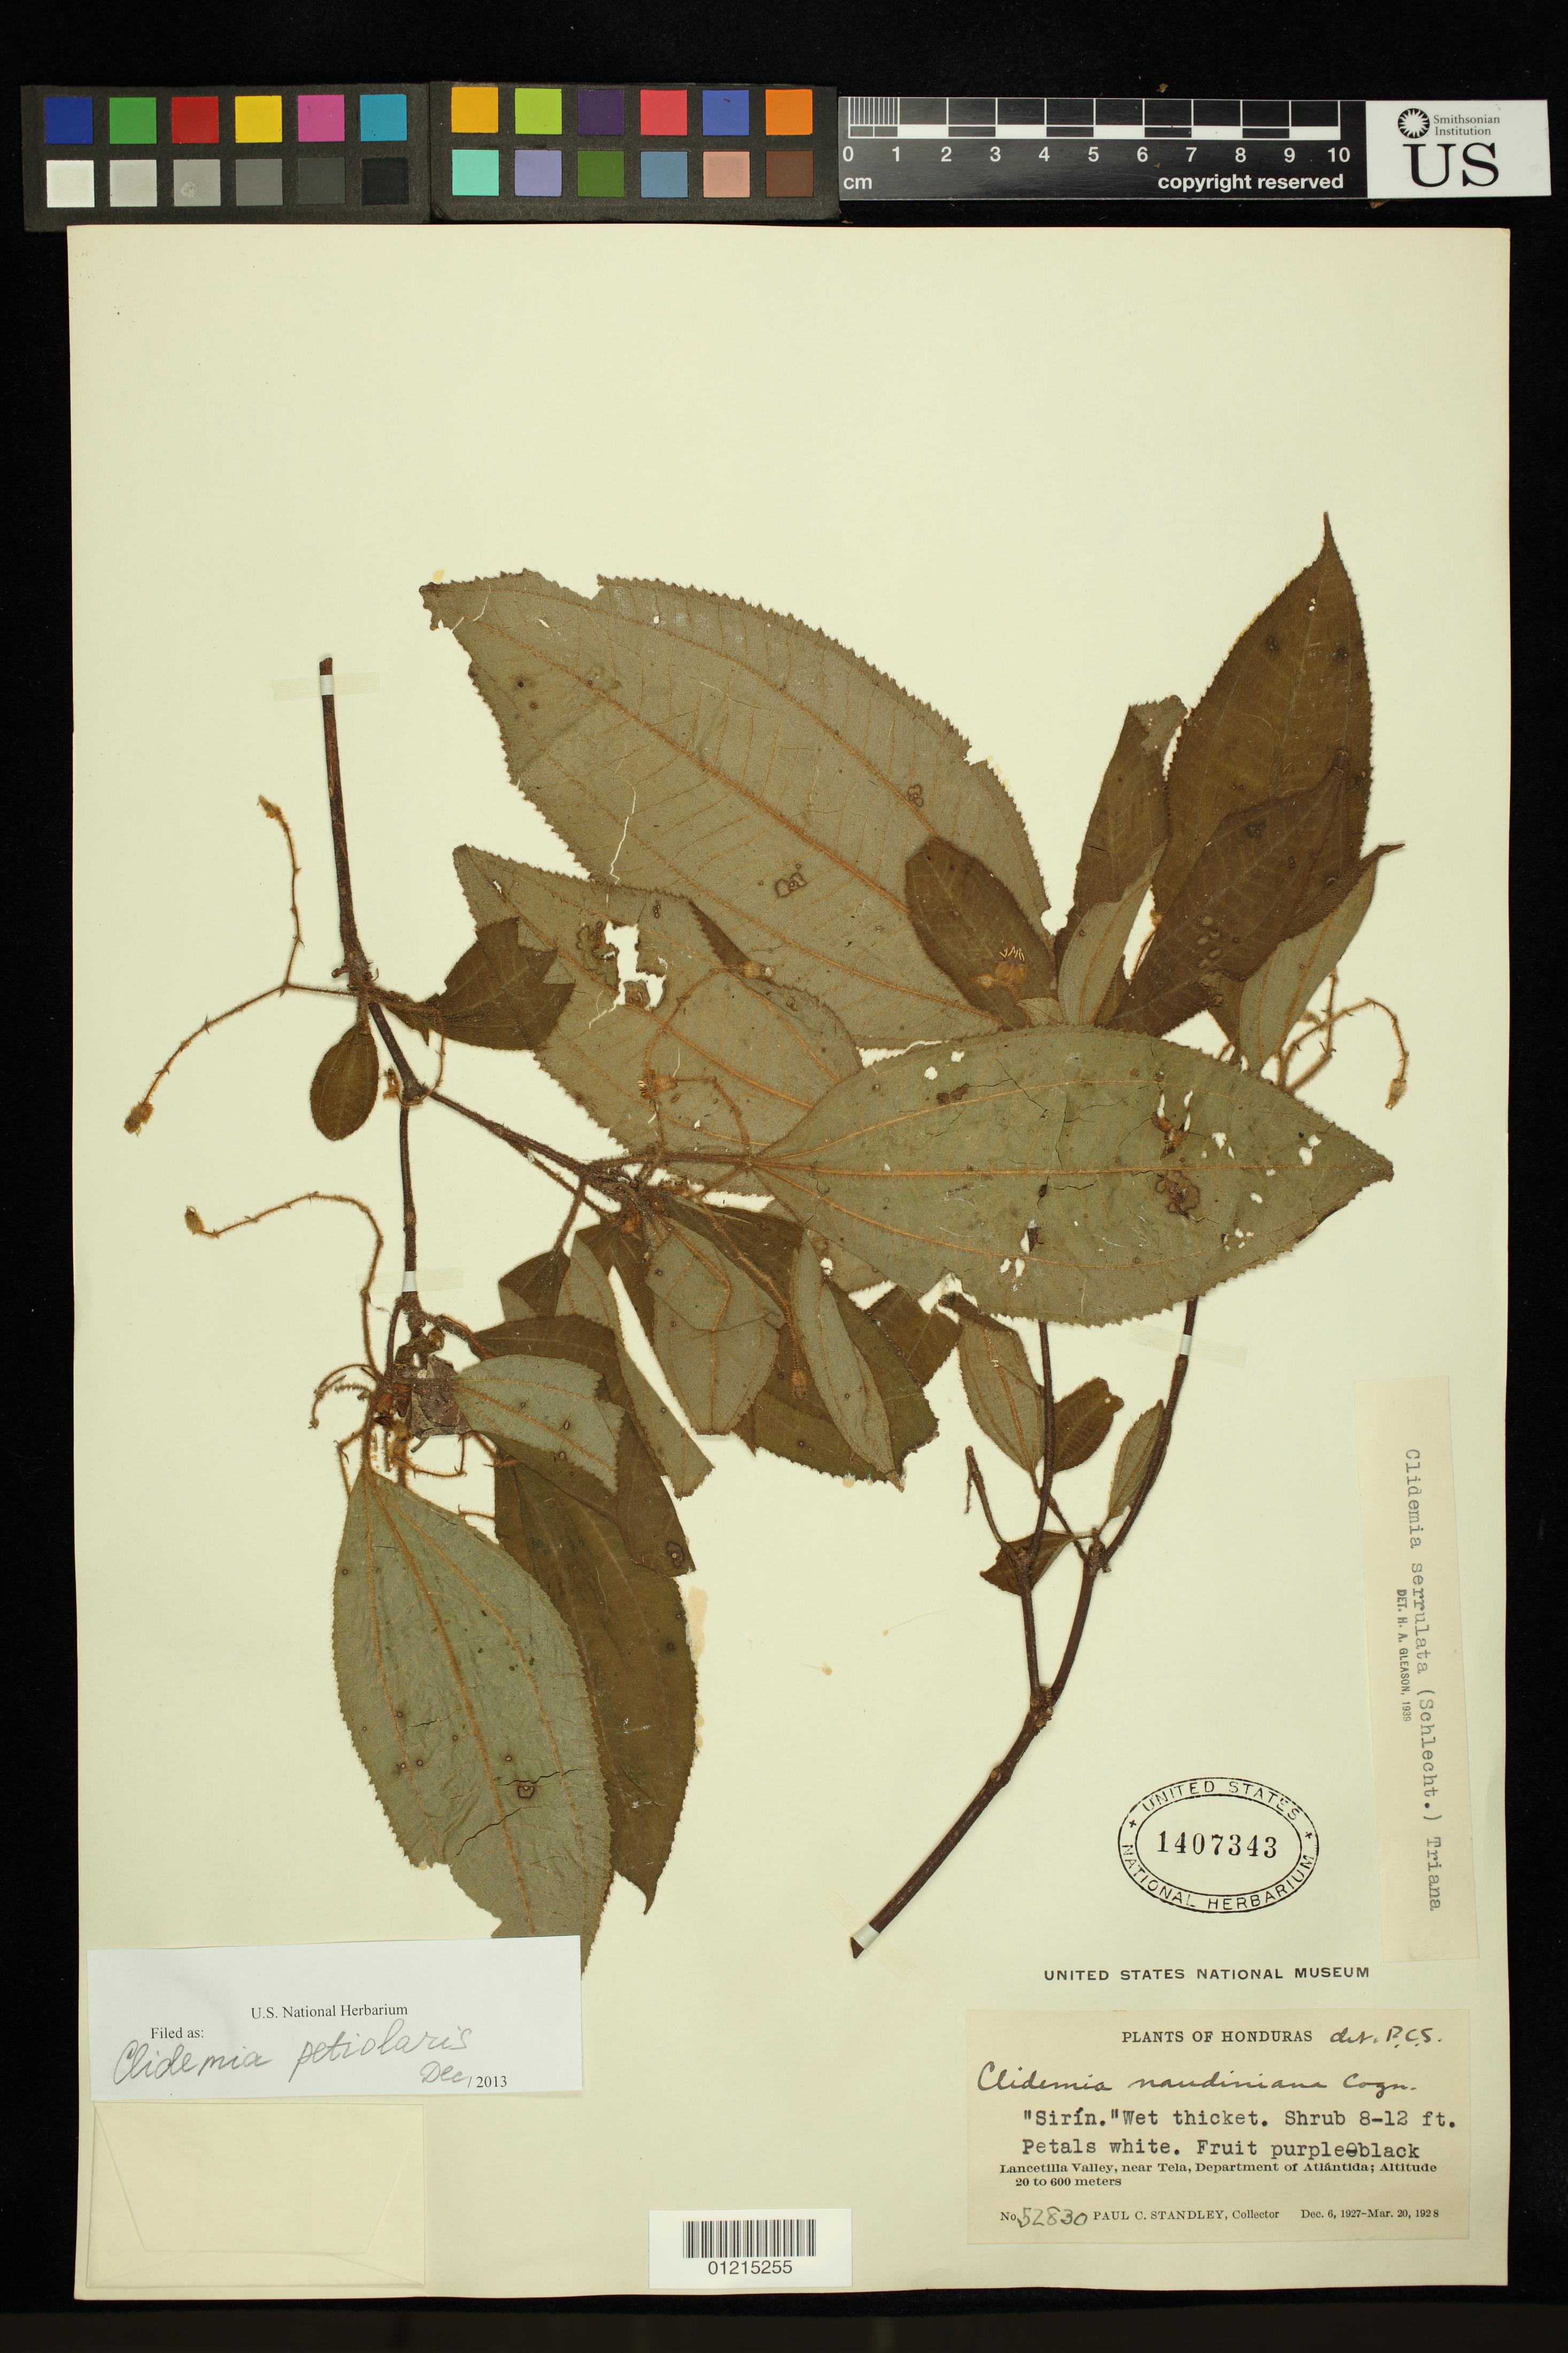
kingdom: Plantae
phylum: Tracheophyta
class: Magnoliopsida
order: Myrtales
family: Melastomataceae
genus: Clidemia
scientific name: Clidemia petiolaris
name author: (Schltdl. & Cham.) Schltdl. ex Triana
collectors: P. C. Standley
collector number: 52830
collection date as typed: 06 Dec 1927 to 20 Mar 1928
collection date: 1927-12-06/1928-03-20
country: Honduras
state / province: Atlántida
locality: Lancetilla Valley, near Tela.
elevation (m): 20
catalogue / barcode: US 1407343